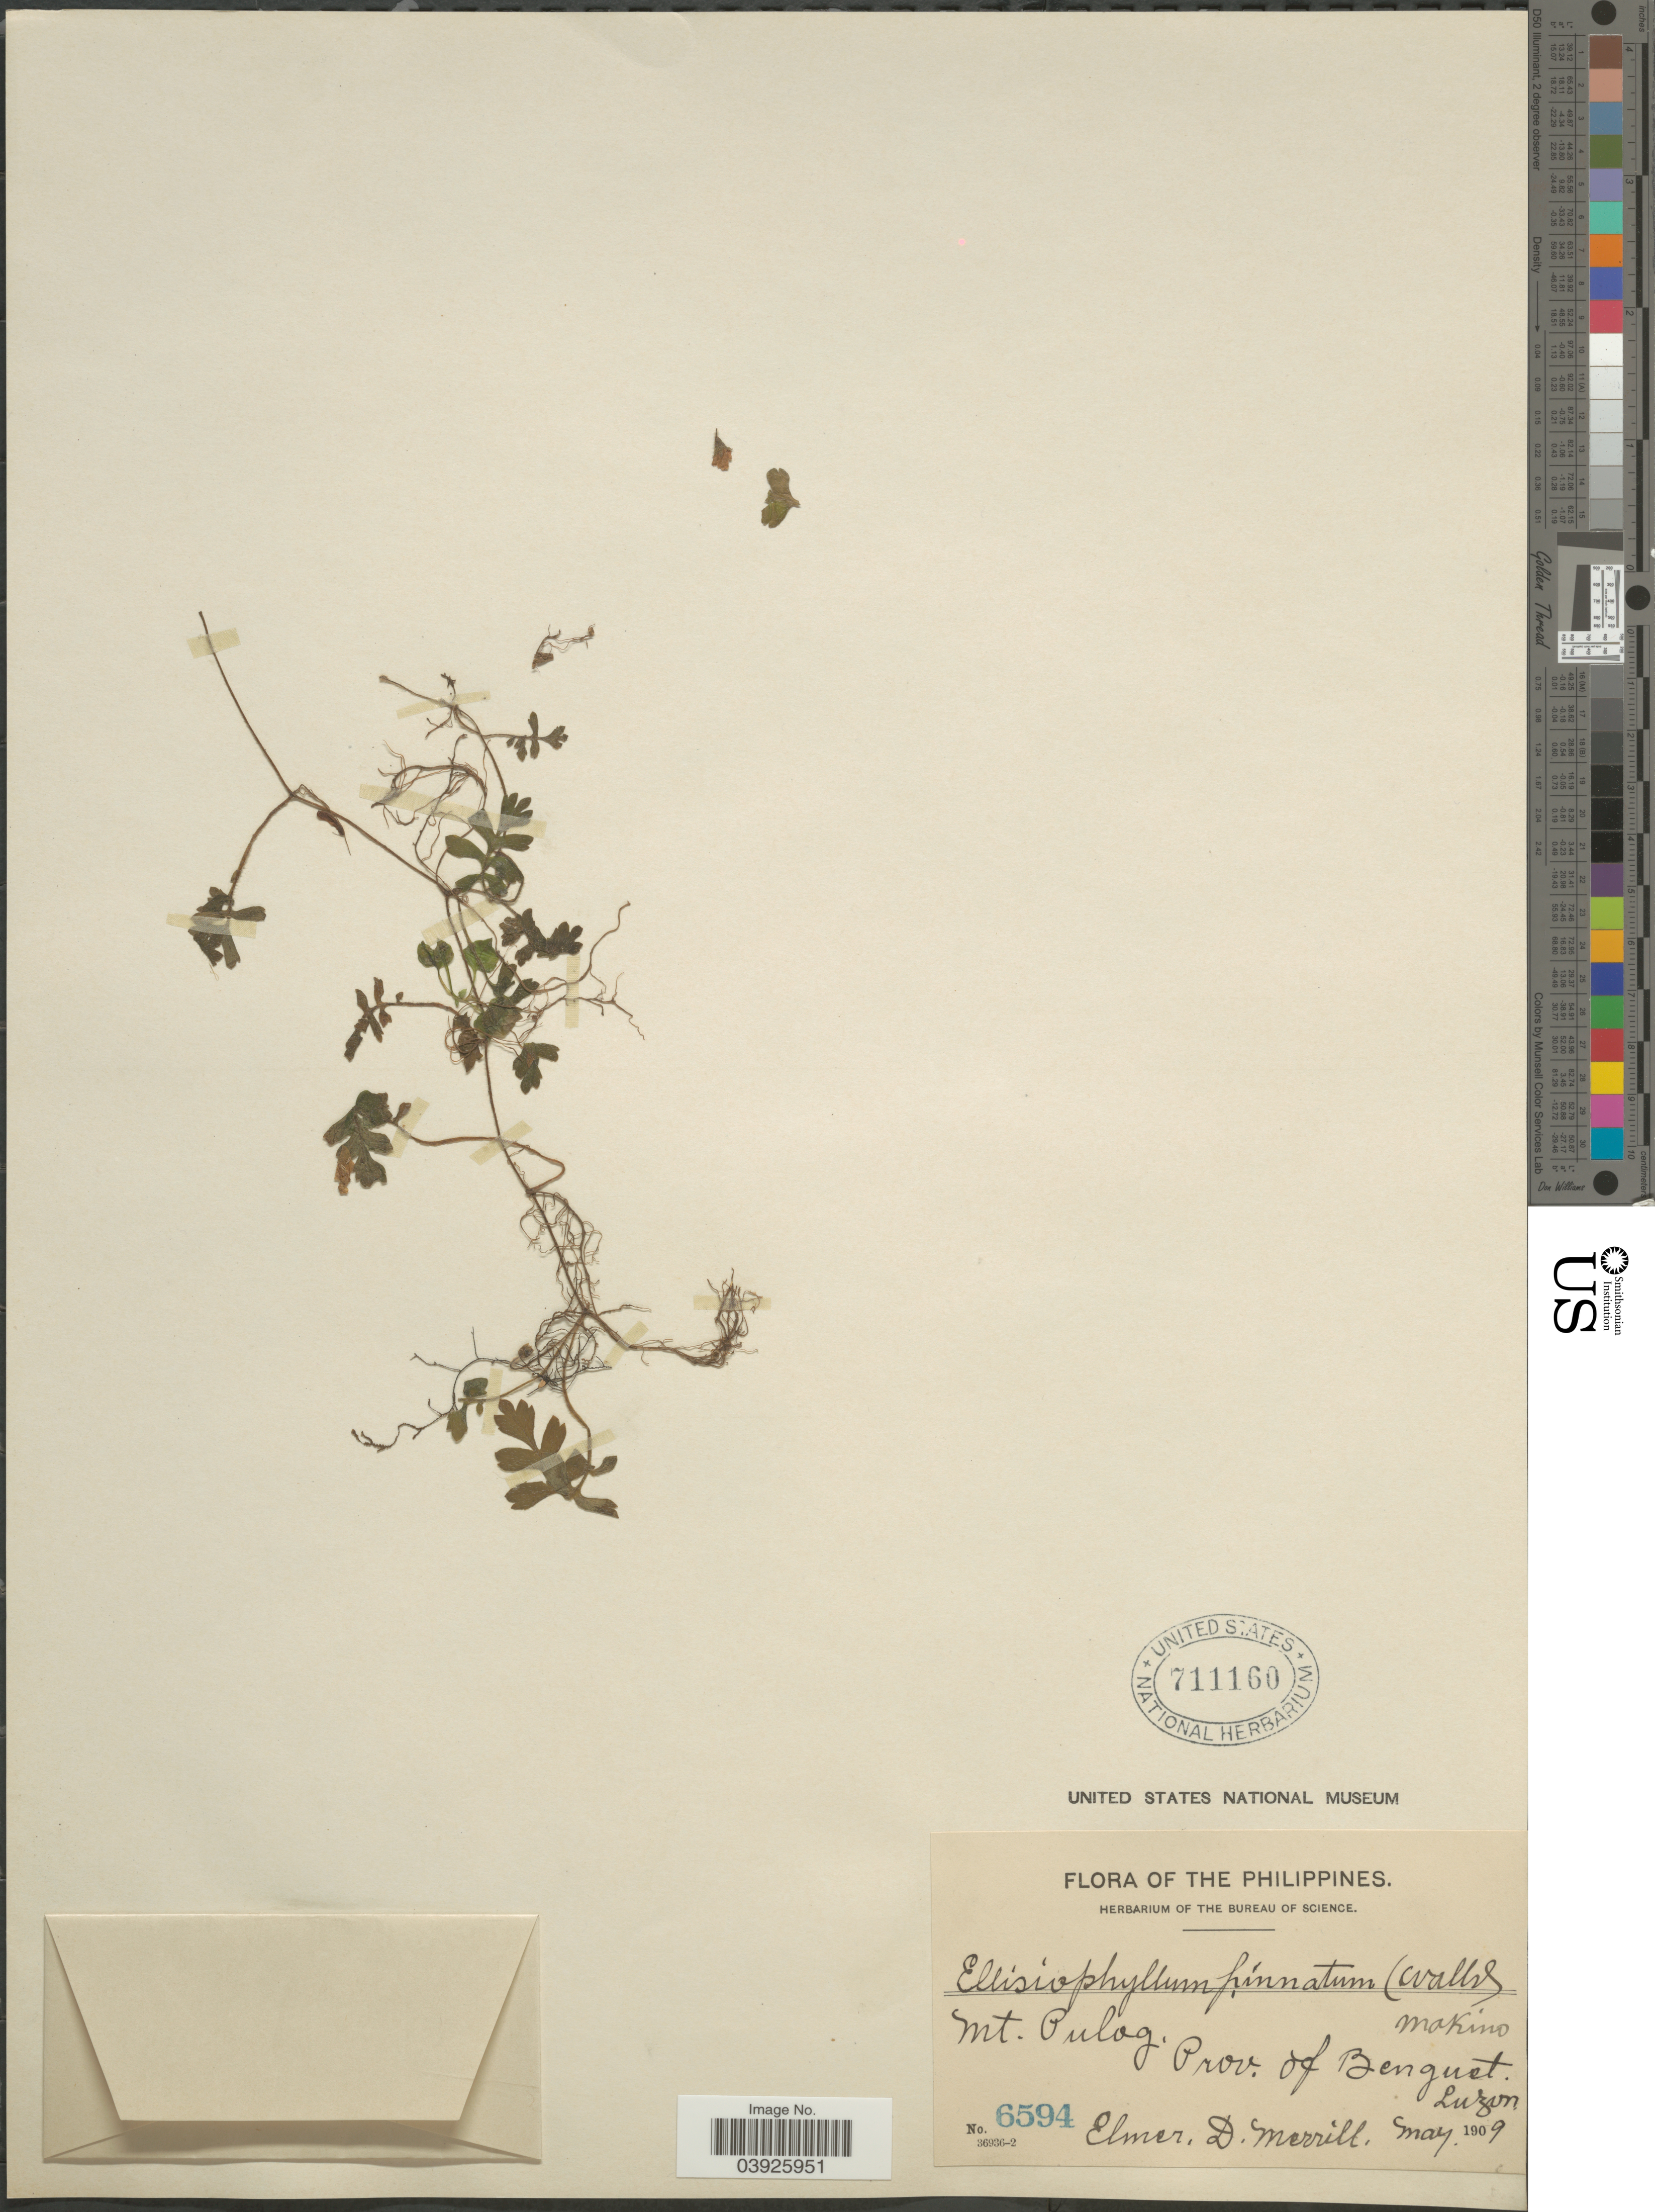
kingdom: Plantae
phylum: Tracheophyta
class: Magnoliopsida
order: Lamiales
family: Plantaginaceae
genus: Ellisiophyllum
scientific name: Ellisiophyllum pinnatum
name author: (Wall. ex Benth.) Makino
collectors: E. D. Merrill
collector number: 6594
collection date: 1909-05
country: Philippines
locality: Mt. Pulog, Prov. of Benguet, Luzon.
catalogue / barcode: US 711160